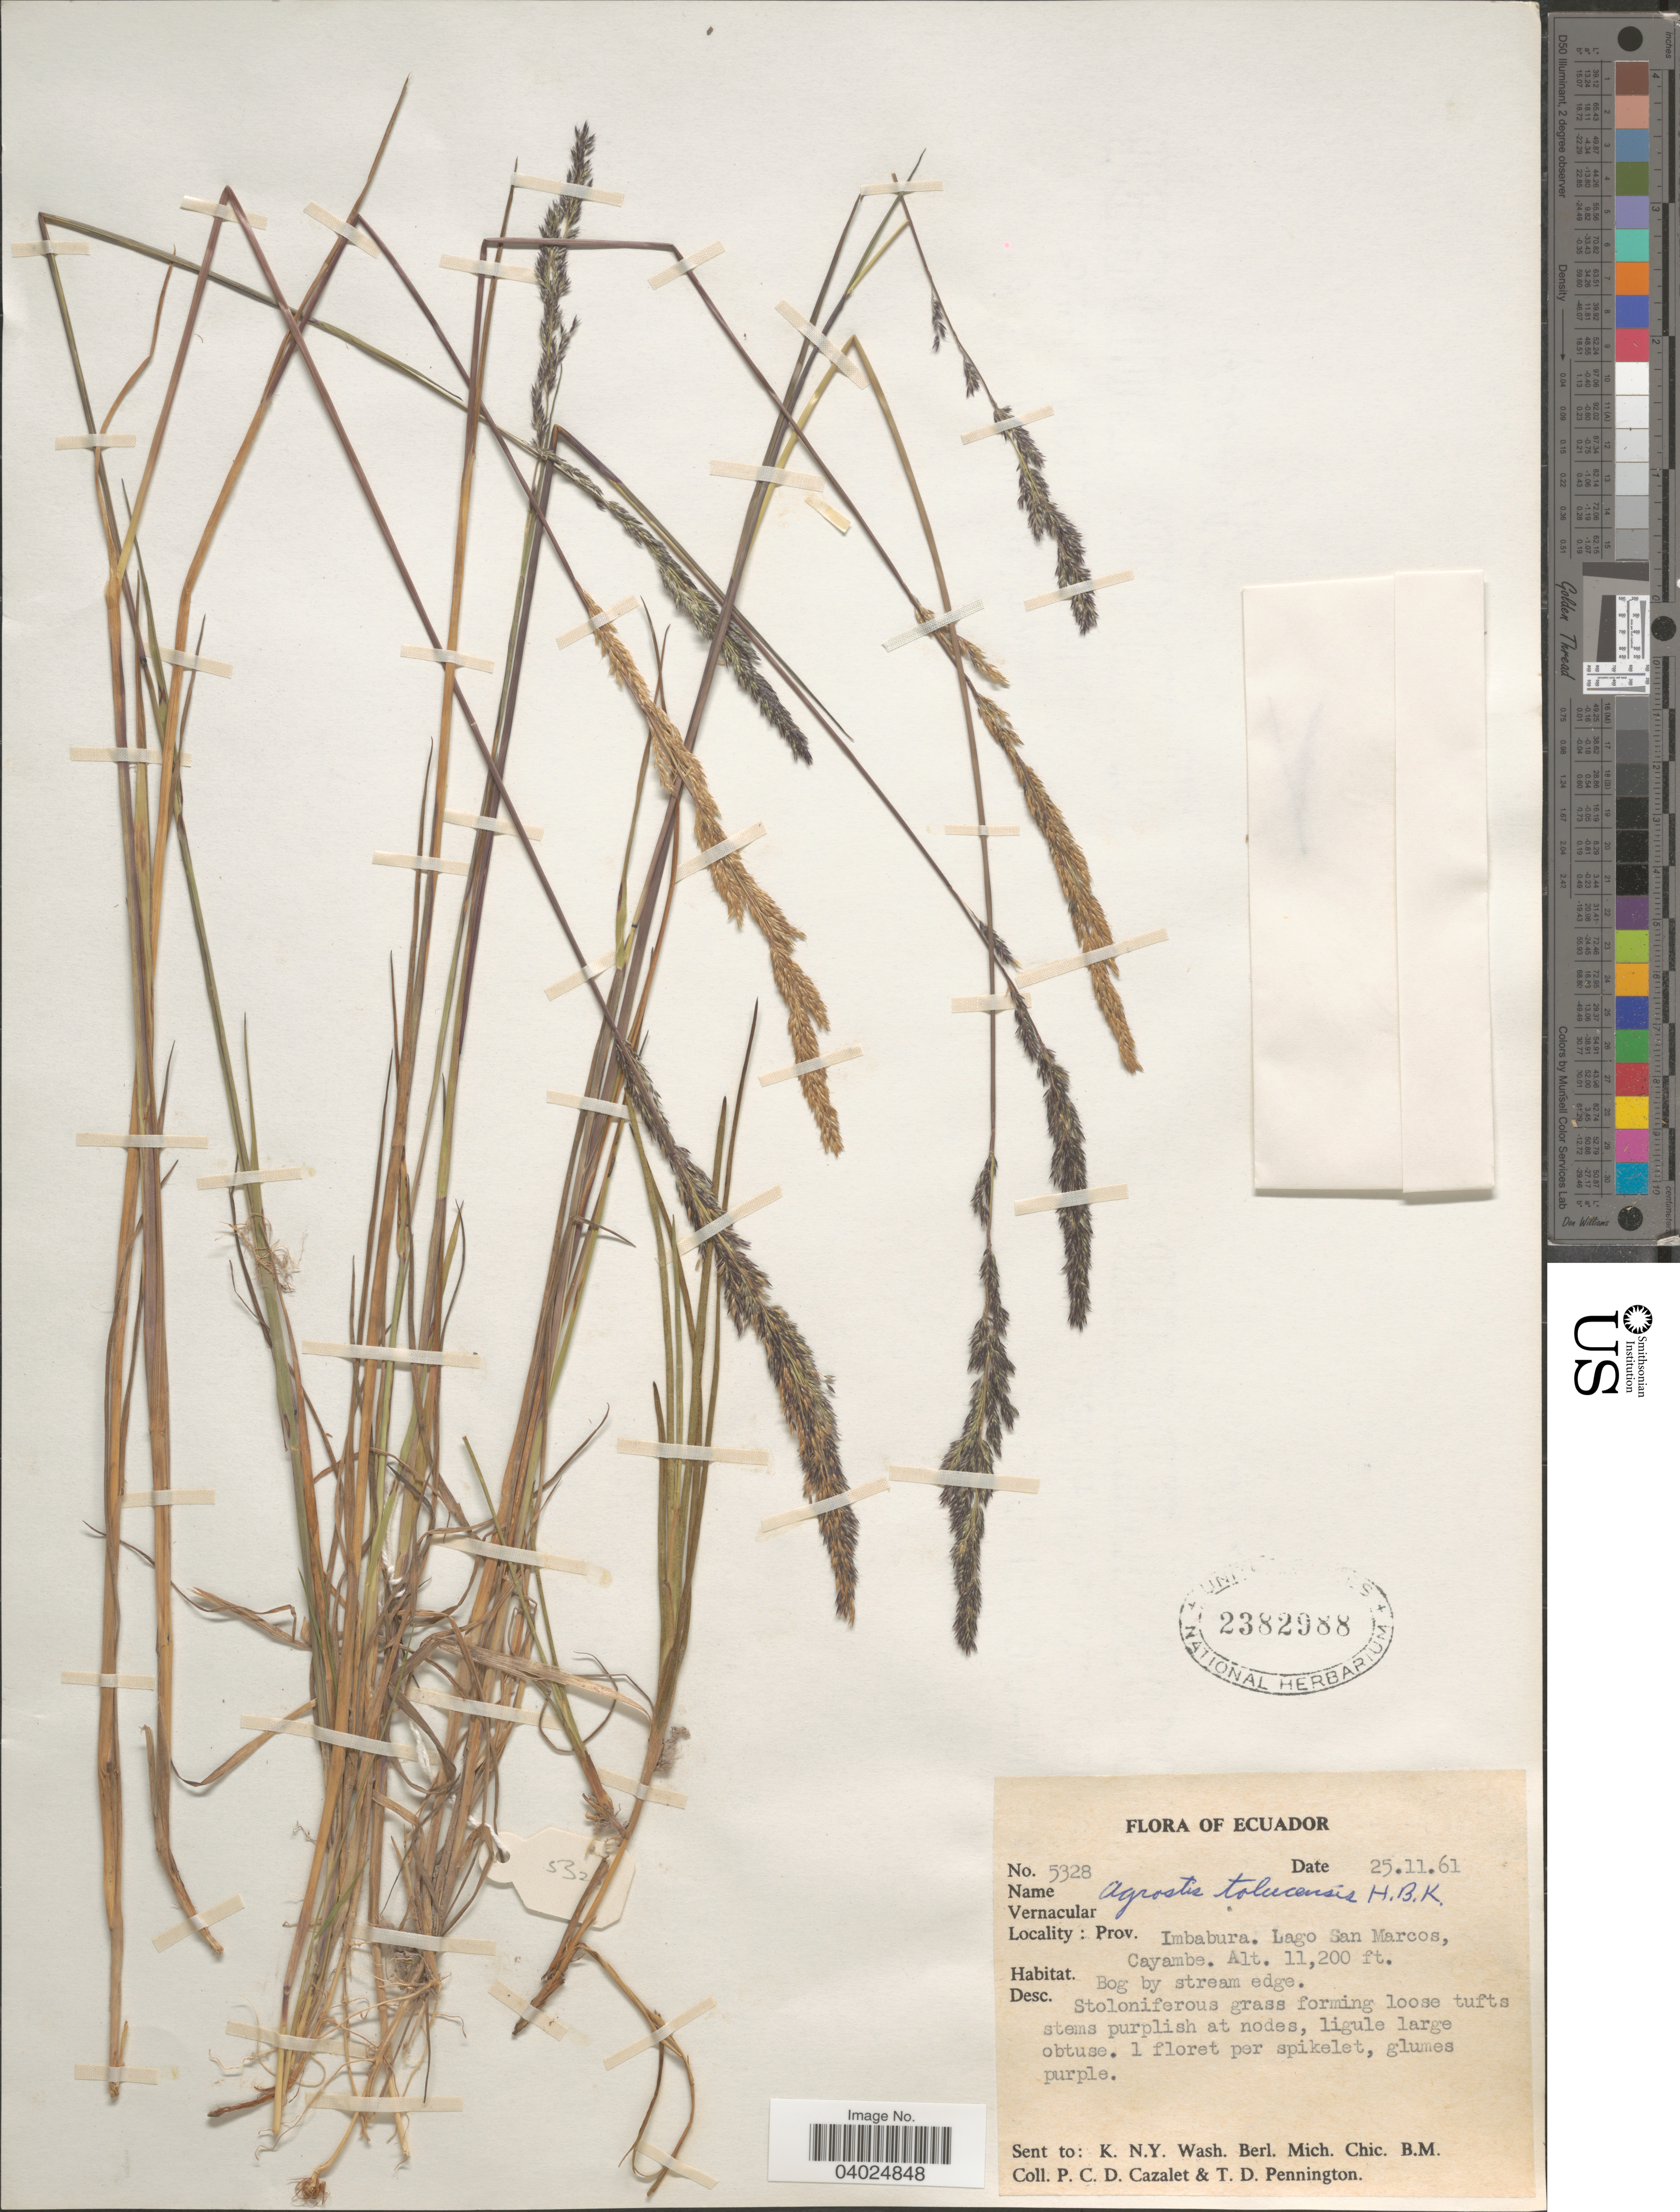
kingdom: Plantae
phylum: Tracheophyta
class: Liliopsida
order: Poales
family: Poaceae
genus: Agrostis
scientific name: Agrostis tolucensis Kunth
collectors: P. C. D. Cazalet & T. D. Pennington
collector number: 5328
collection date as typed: Transcribed d/m/y: 25/11/61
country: Ecuador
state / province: Imbabura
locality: Lago San Marcos, Cayambe.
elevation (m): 3414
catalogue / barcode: US 2382988